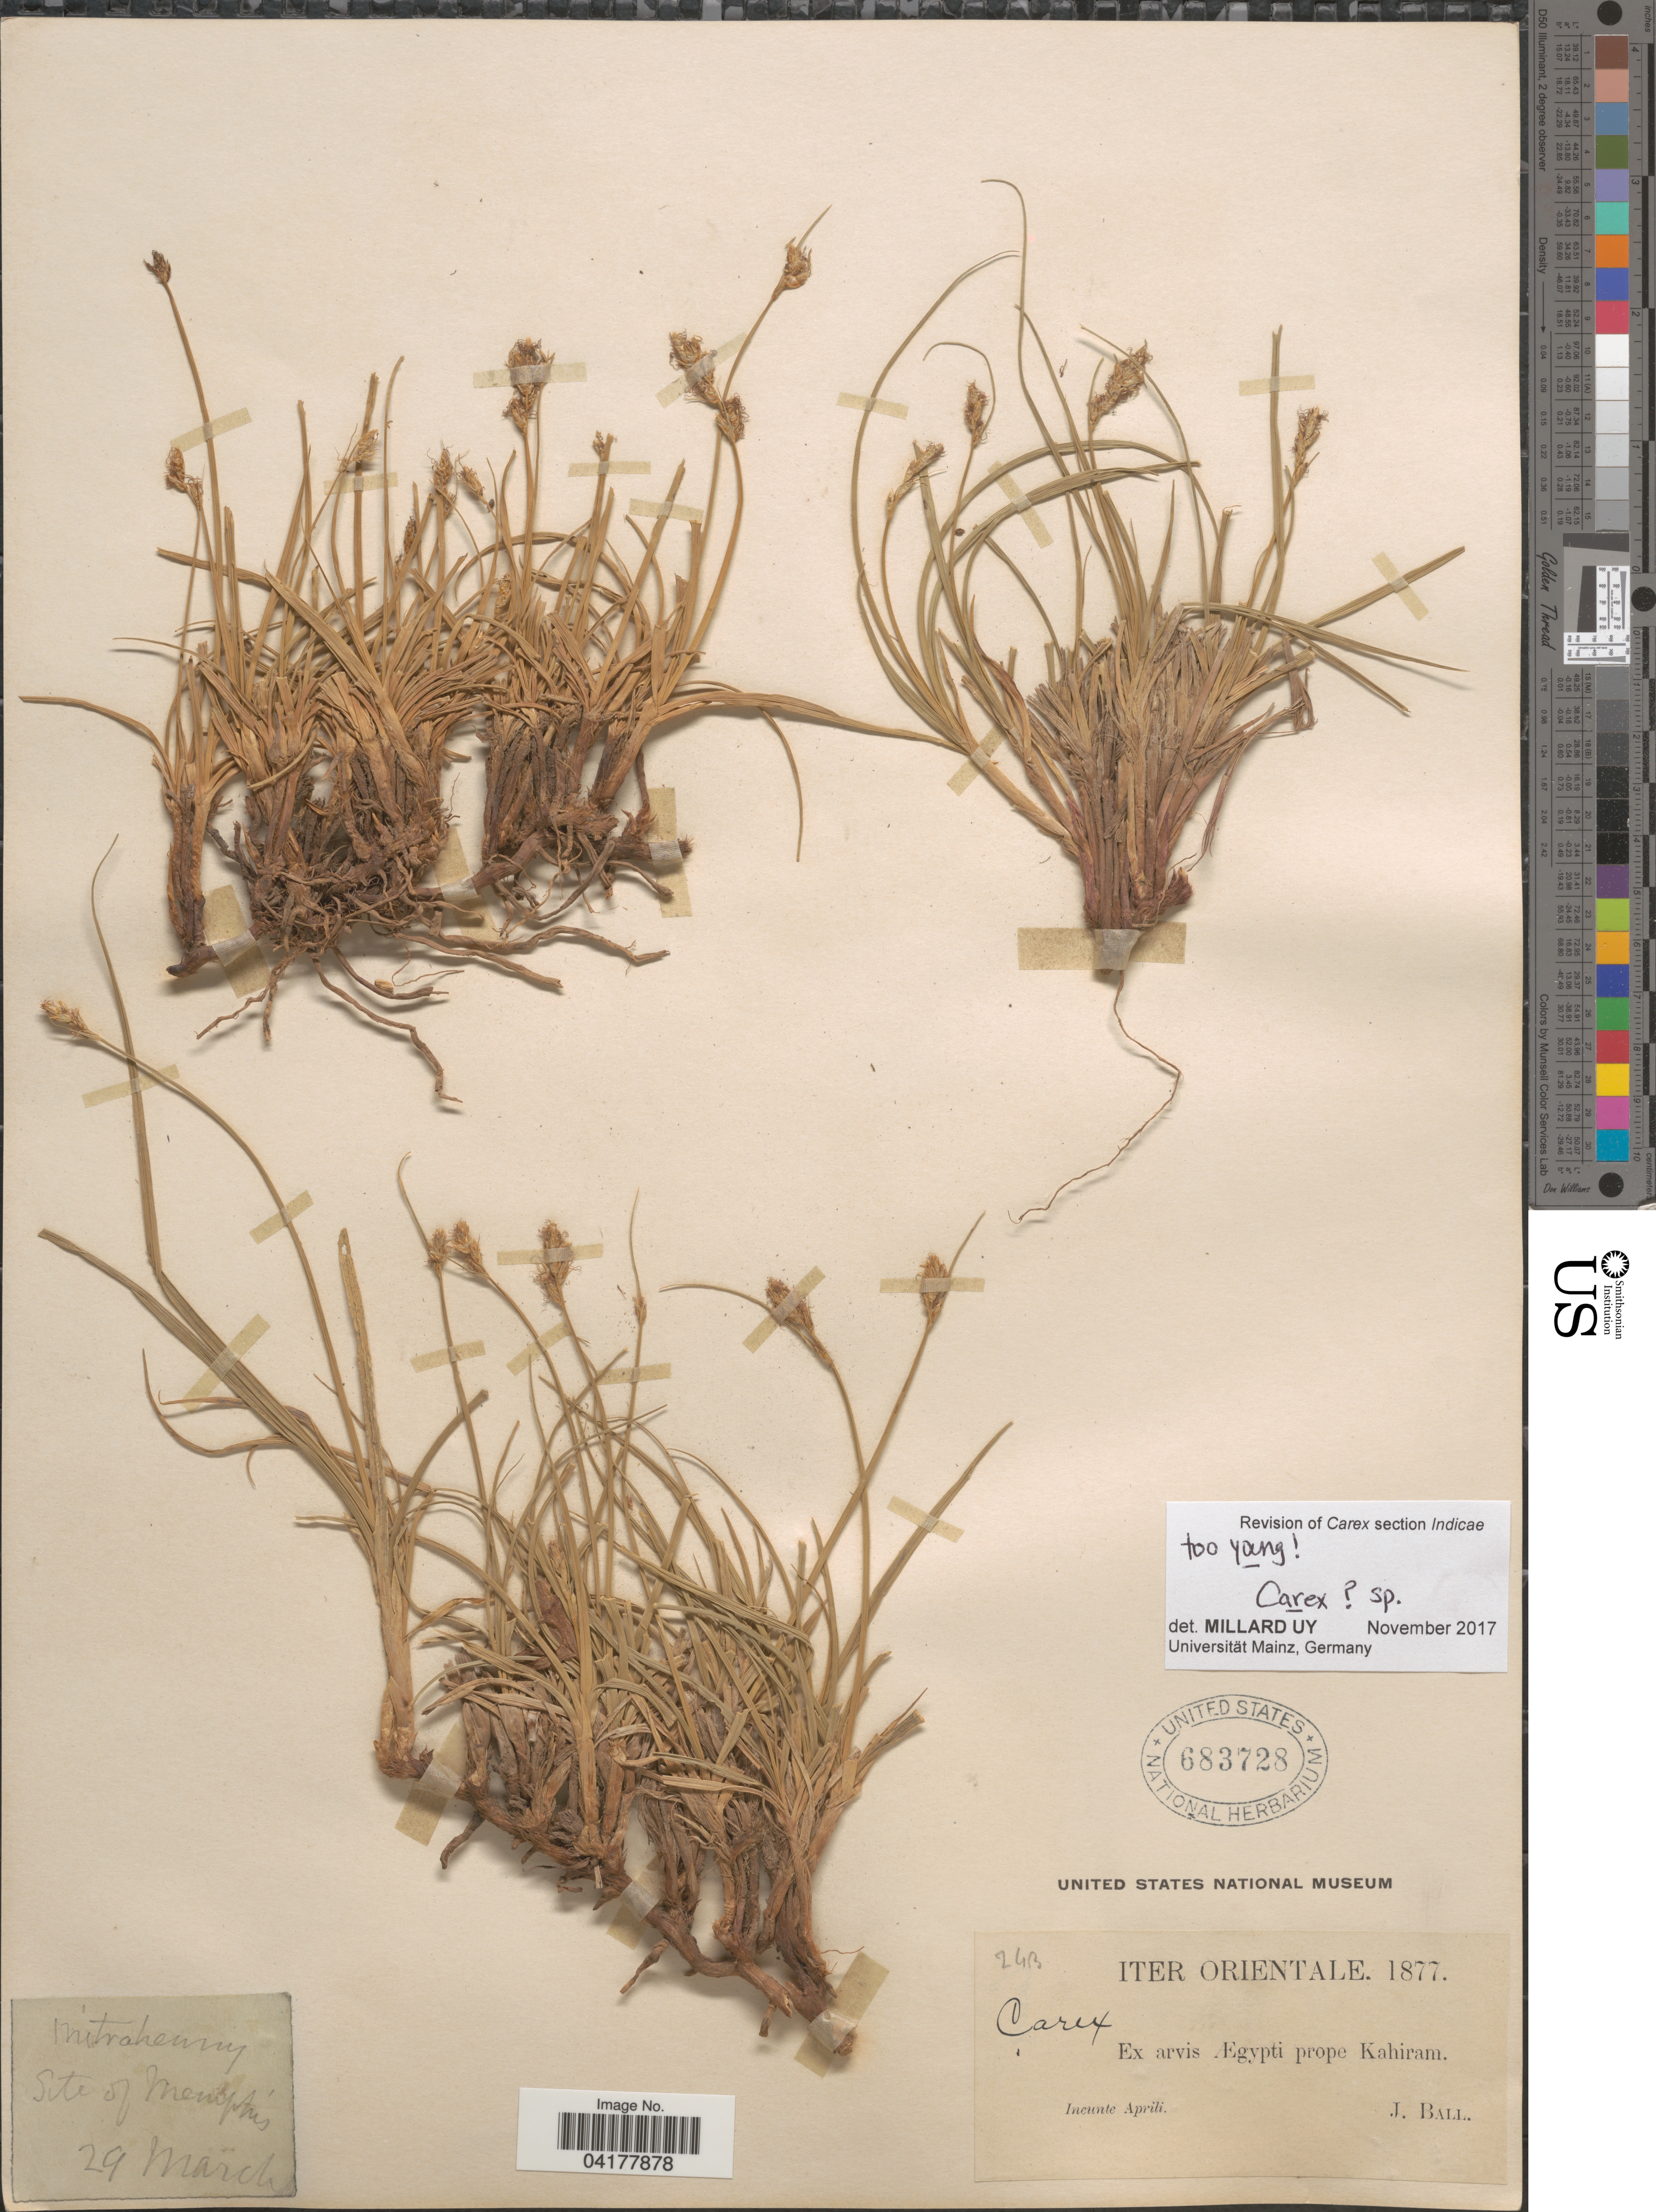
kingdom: Plantae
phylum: Tracheophyta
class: Liliopsida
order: Poales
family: Cyperaceae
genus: Carex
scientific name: Carex sp.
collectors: J. Ball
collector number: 24B?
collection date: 1877-03-29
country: Egypt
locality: Iter Orientale. 1877. Ex arvis Ægypti prope Kahiram.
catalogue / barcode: US 683728